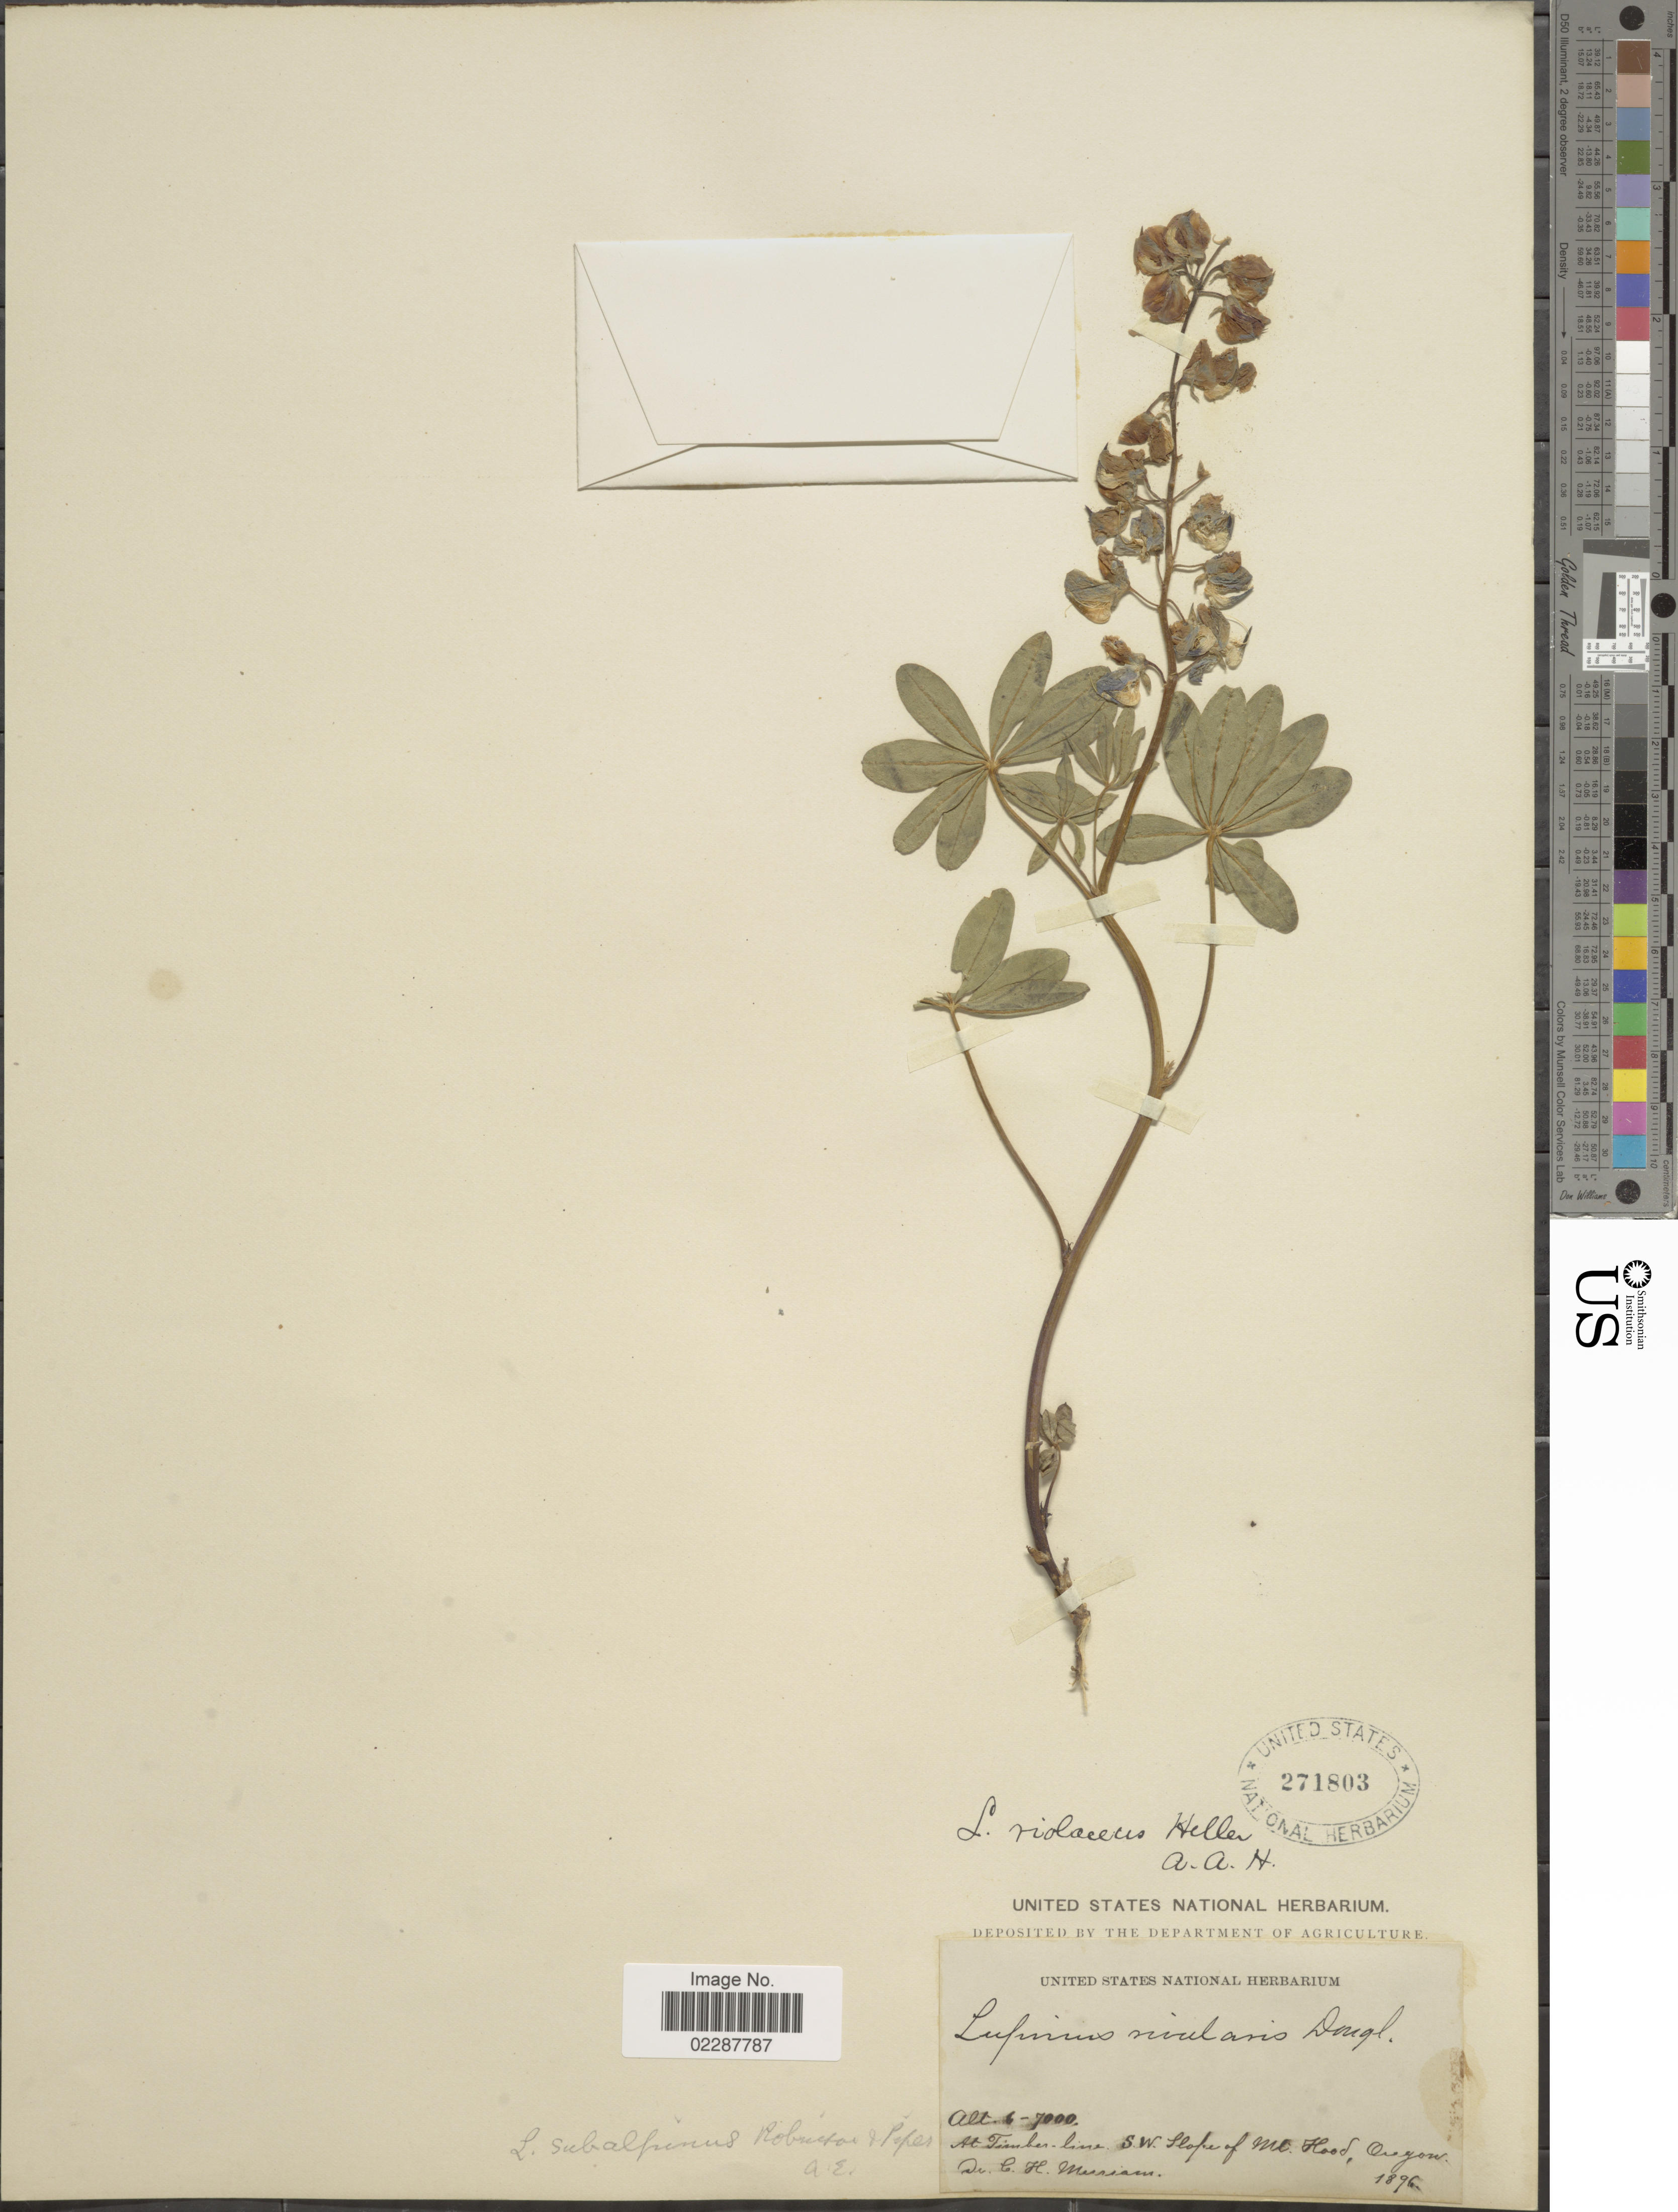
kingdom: Plantae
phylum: Tracheophyta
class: Magnoliopsida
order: Fabales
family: Fabaceae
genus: Lupinus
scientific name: Lupinus subalpinus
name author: Piper & B.L. Rob.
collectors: C. Merriam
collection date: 1896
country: United States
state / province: Oregon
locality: At Timber-line S.W. slope of Mt. Hood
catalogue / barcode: US 271803